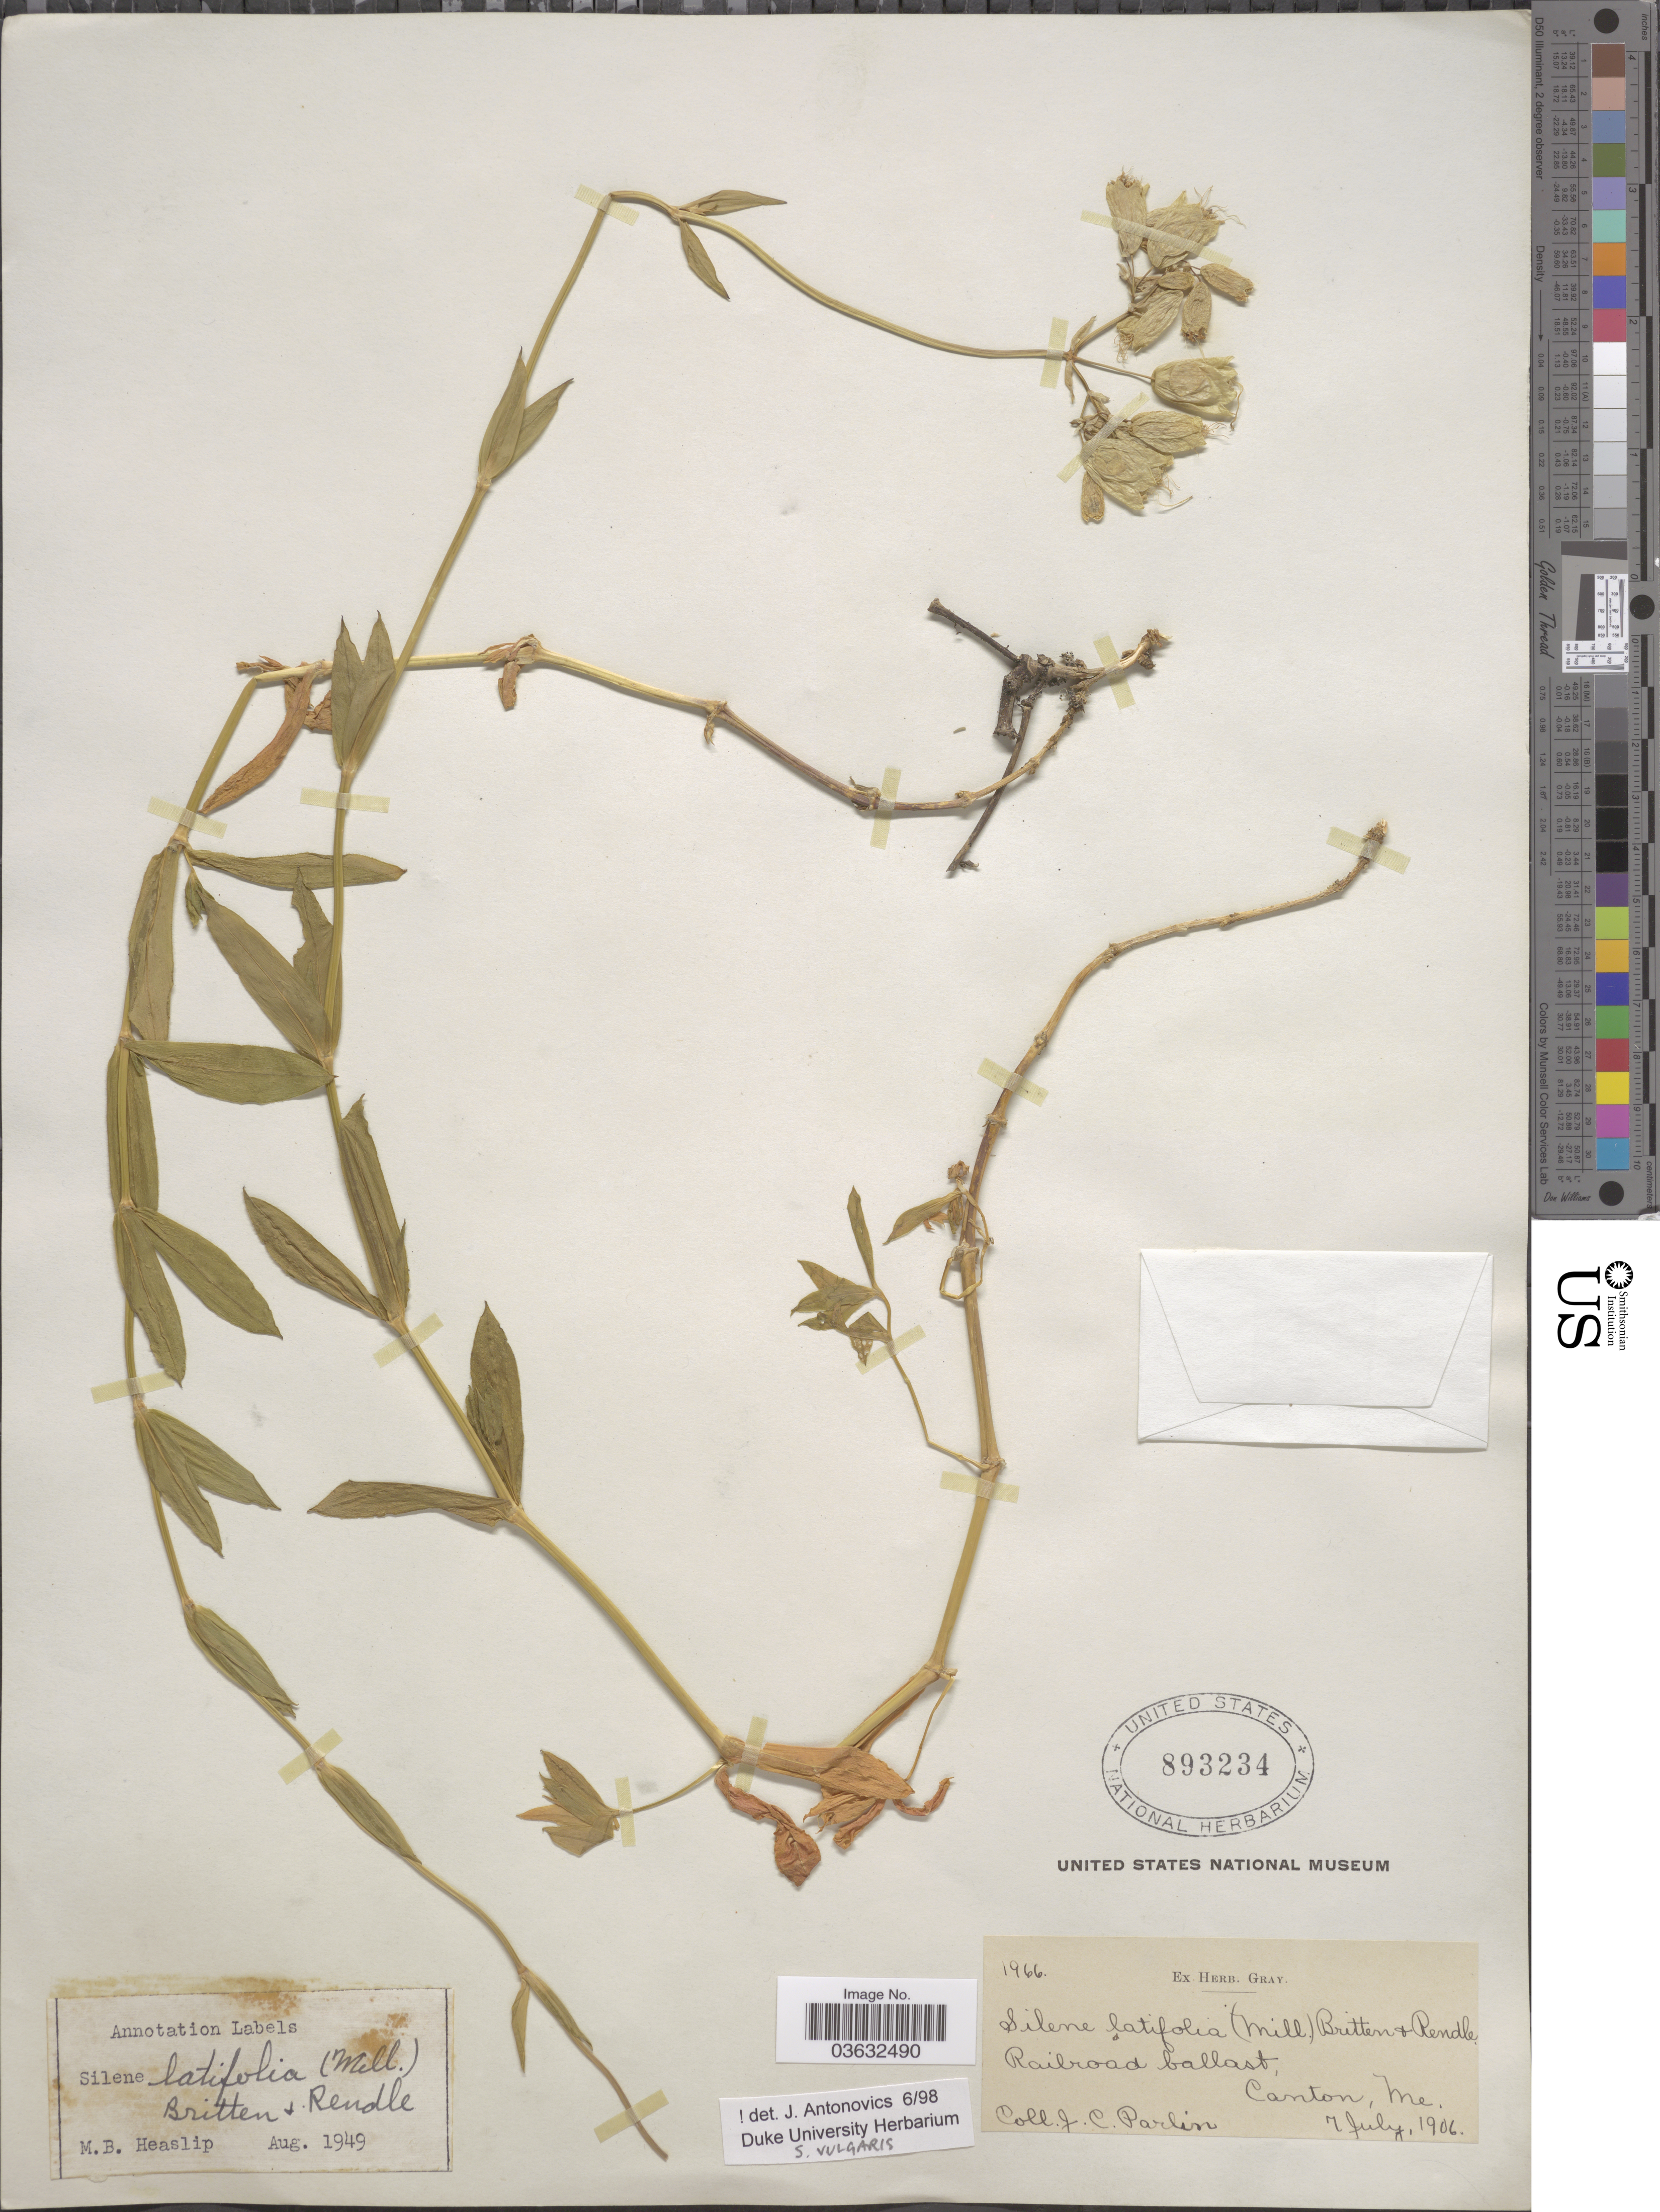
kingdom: Plantae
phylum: Tracheophyta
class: Magnoliopsida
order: Caryophyllales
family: Caryophyllaceae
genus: Silene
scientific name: Silene vulgaris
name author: (Moench) Garcke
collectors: J. Parlin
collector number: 1966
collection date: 1906-07-07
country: United States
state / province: Maine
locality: Railroad ballast, Canton.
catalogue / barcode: US 893234